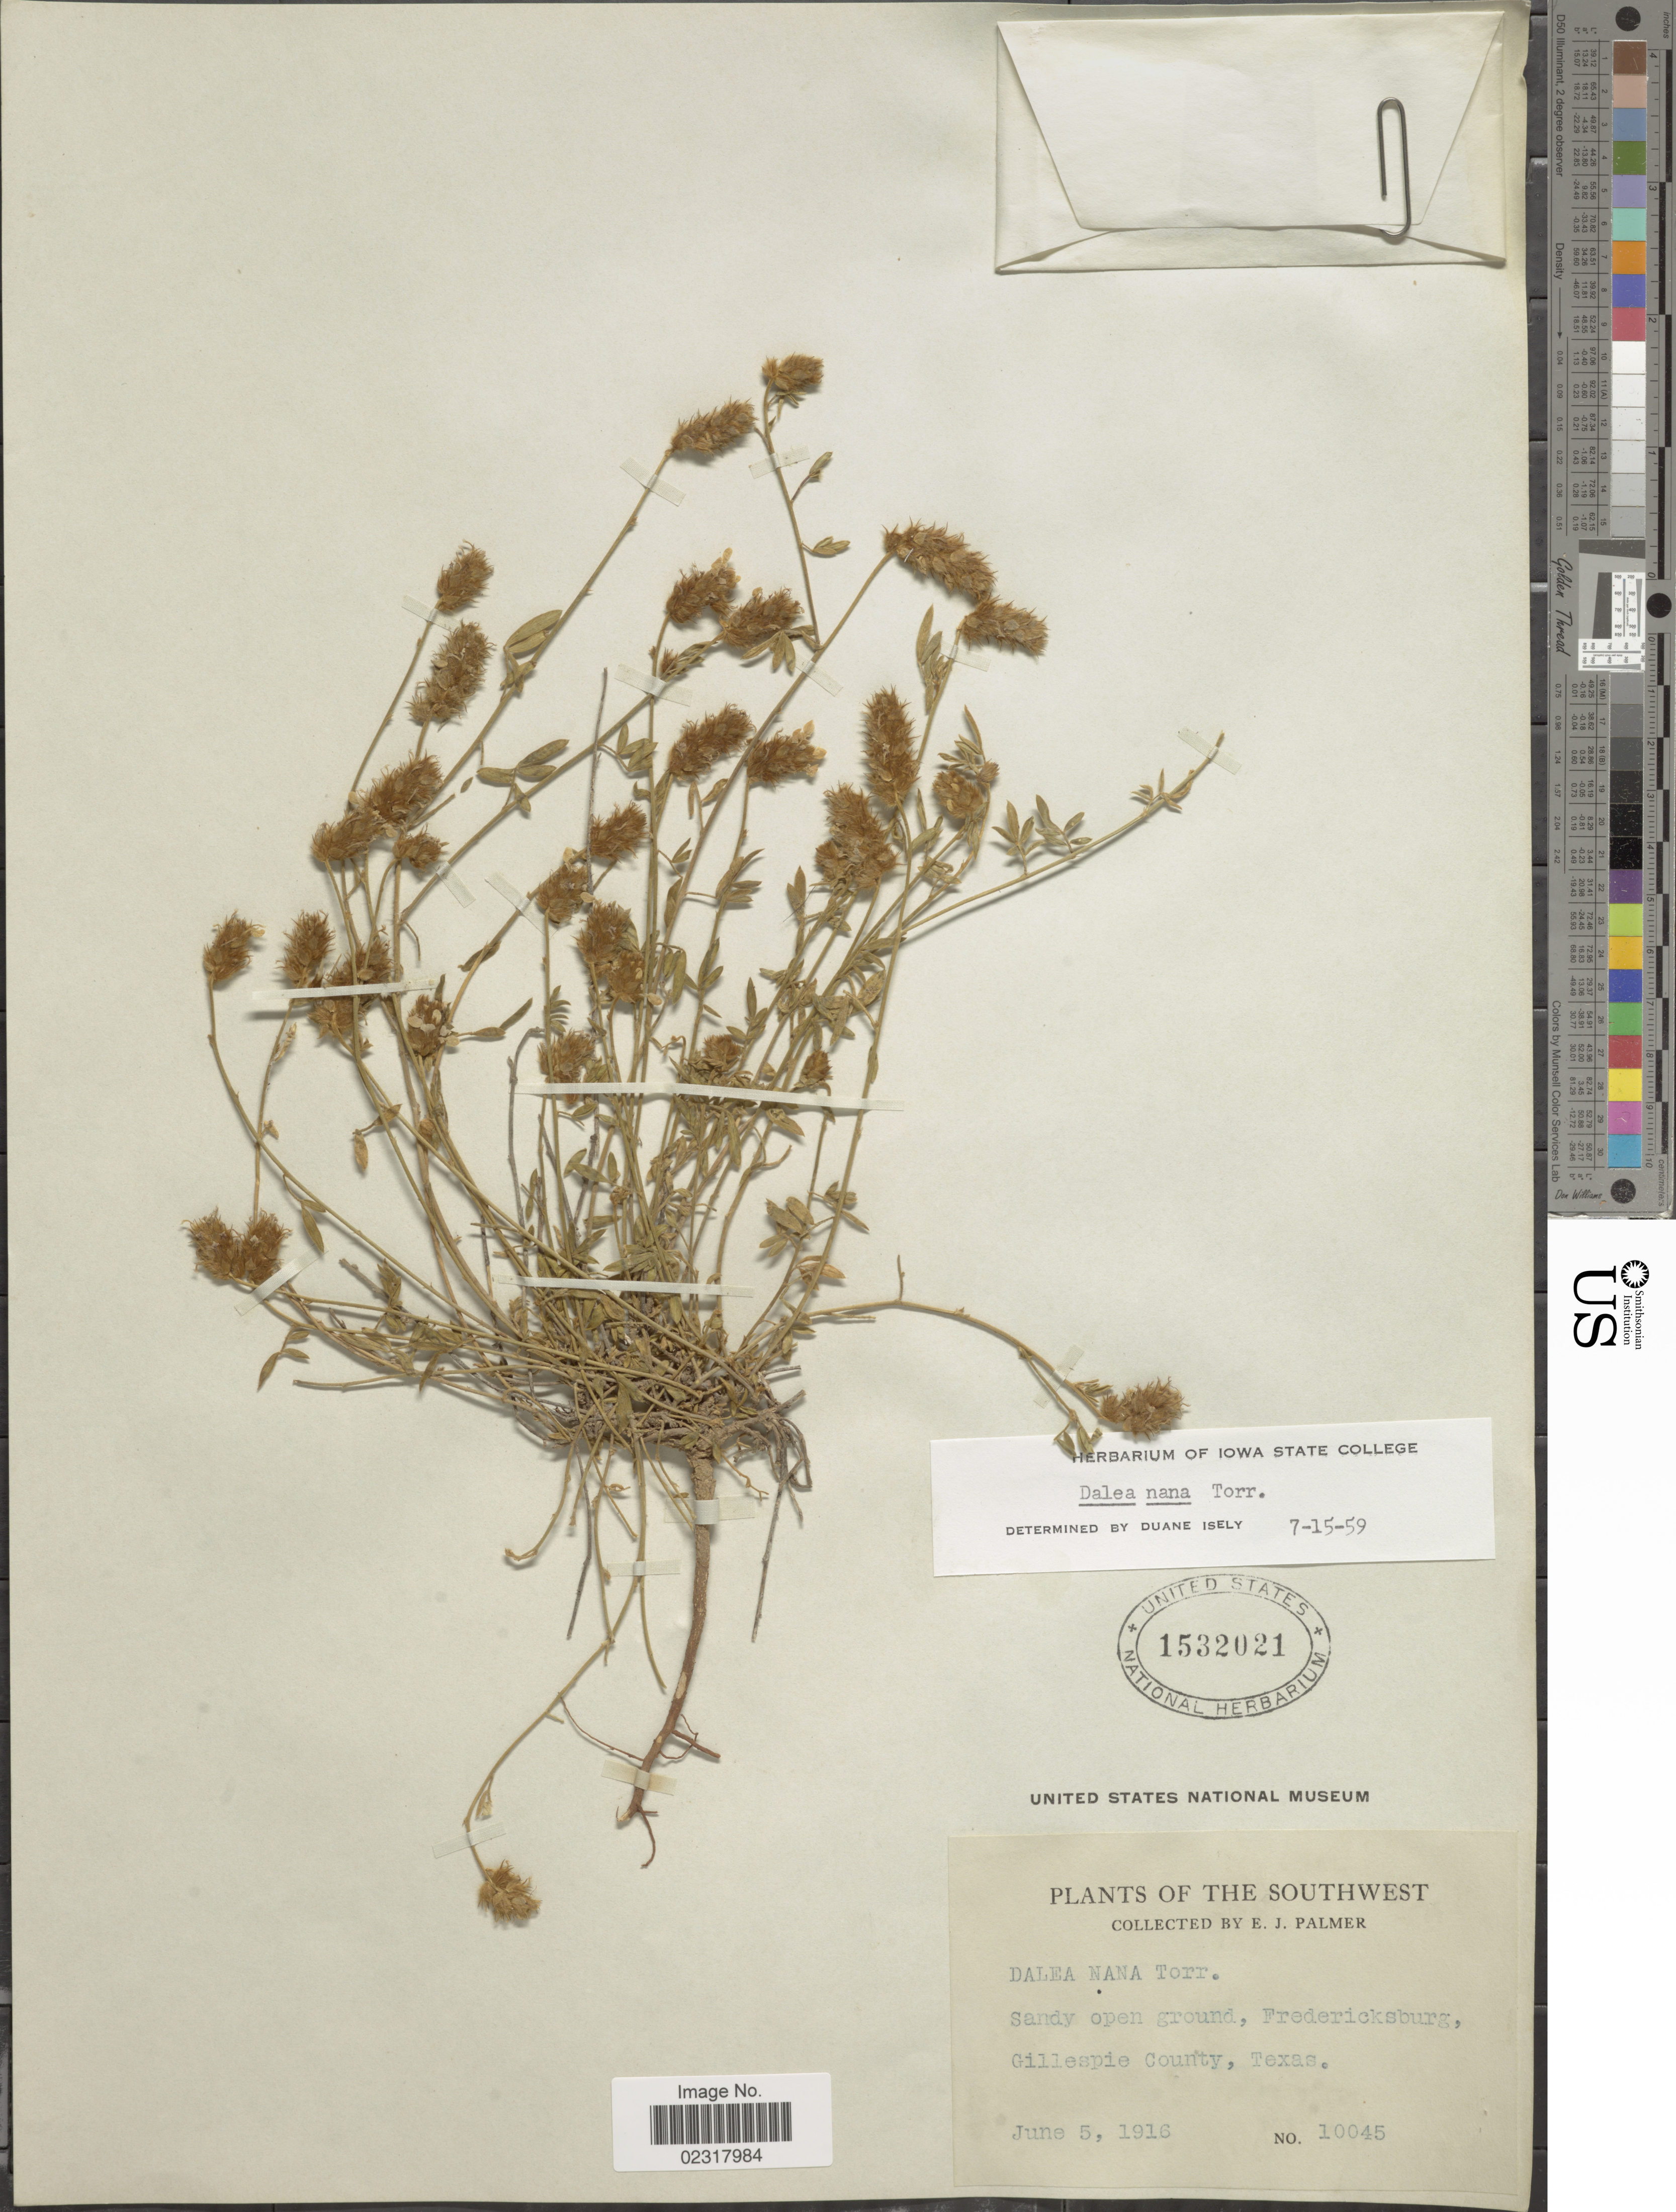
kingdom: Plantae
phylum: Tracheophyta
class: Magnoliopsida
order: Fabales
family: Fabaceae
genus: Dalea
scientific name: Dalea nana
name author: Torr. & A. Gray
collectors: E. J. Palmer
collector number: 10045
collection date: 1916-06-05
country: United States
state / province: Texas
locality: Southwest, Fredericksburg, Gillespie County.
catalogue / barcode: US 1532021